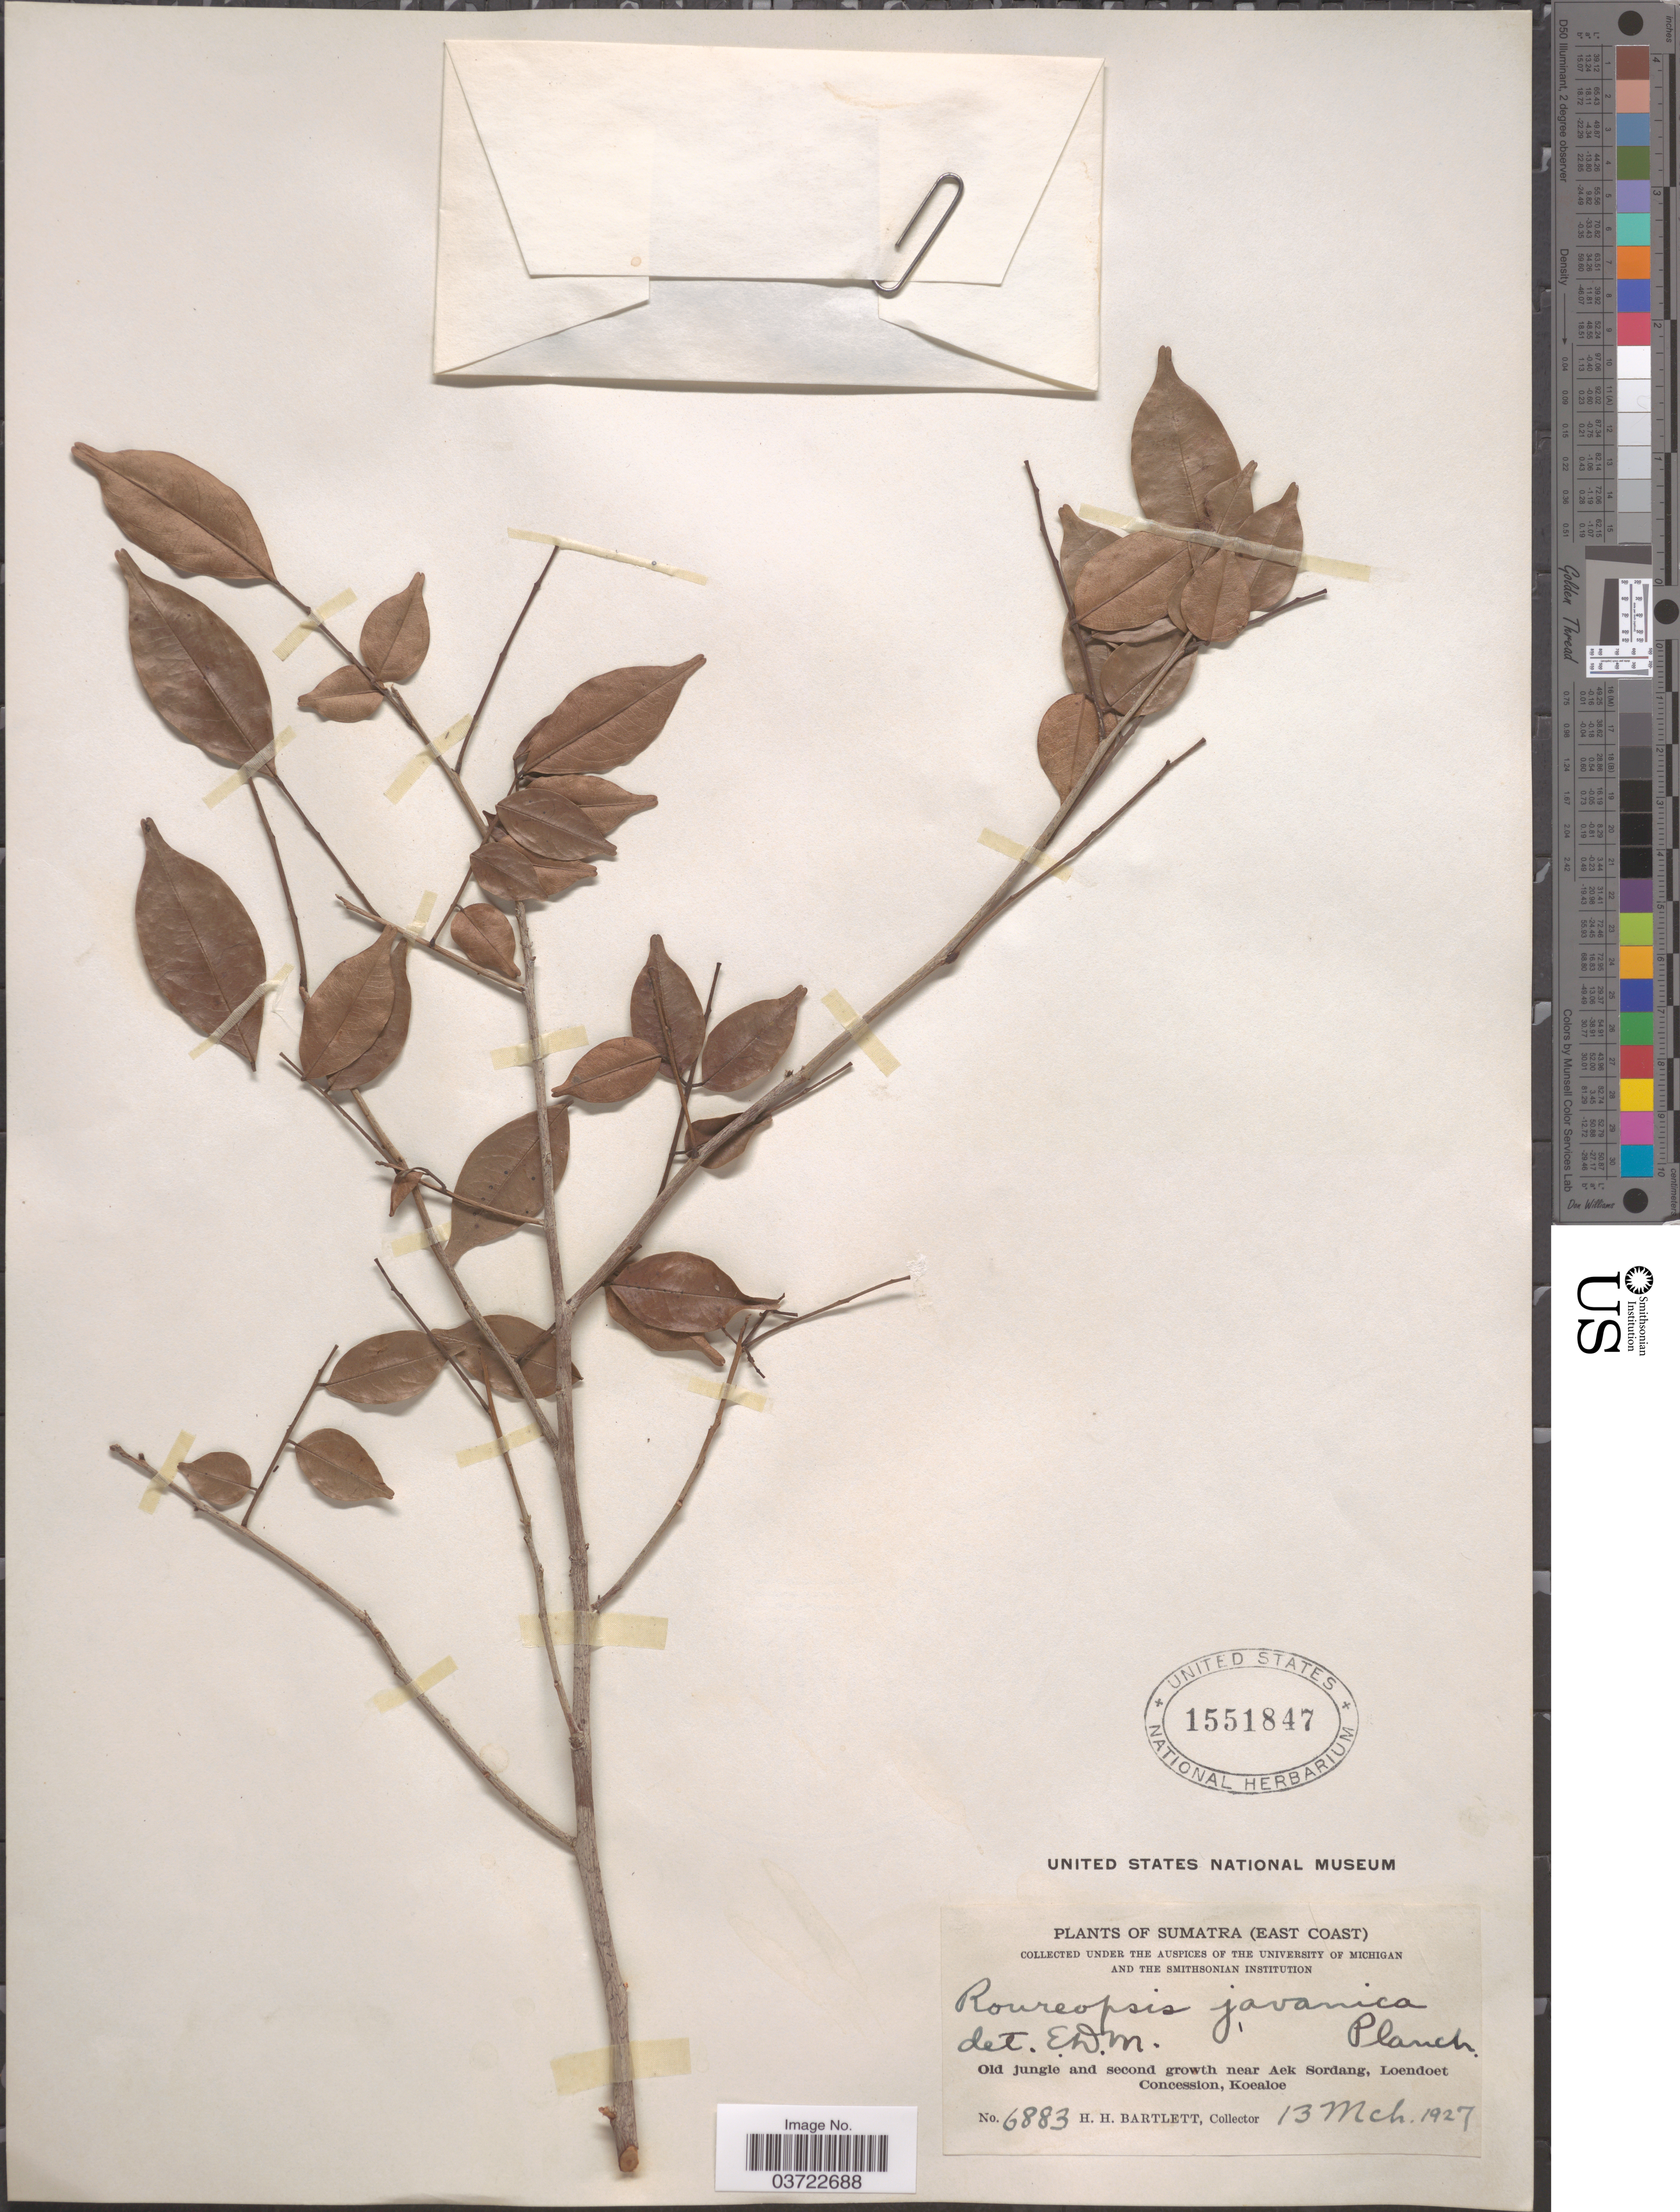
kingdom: Plantae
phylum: Tracheophyta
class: Magnoliopsida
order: Oxalidales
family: Connaraceae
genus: Rourea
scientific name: Rourea emarginata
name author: (Jack) Jongkind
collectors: H. H. Bartlett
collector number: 6883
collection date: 1927-03-13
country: Indonesia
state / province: Sumatra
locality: (East Coast). Old jungle and second growth near Aek Sordang, Loendoet Concession, Koealoe.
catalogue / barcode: US 1551847